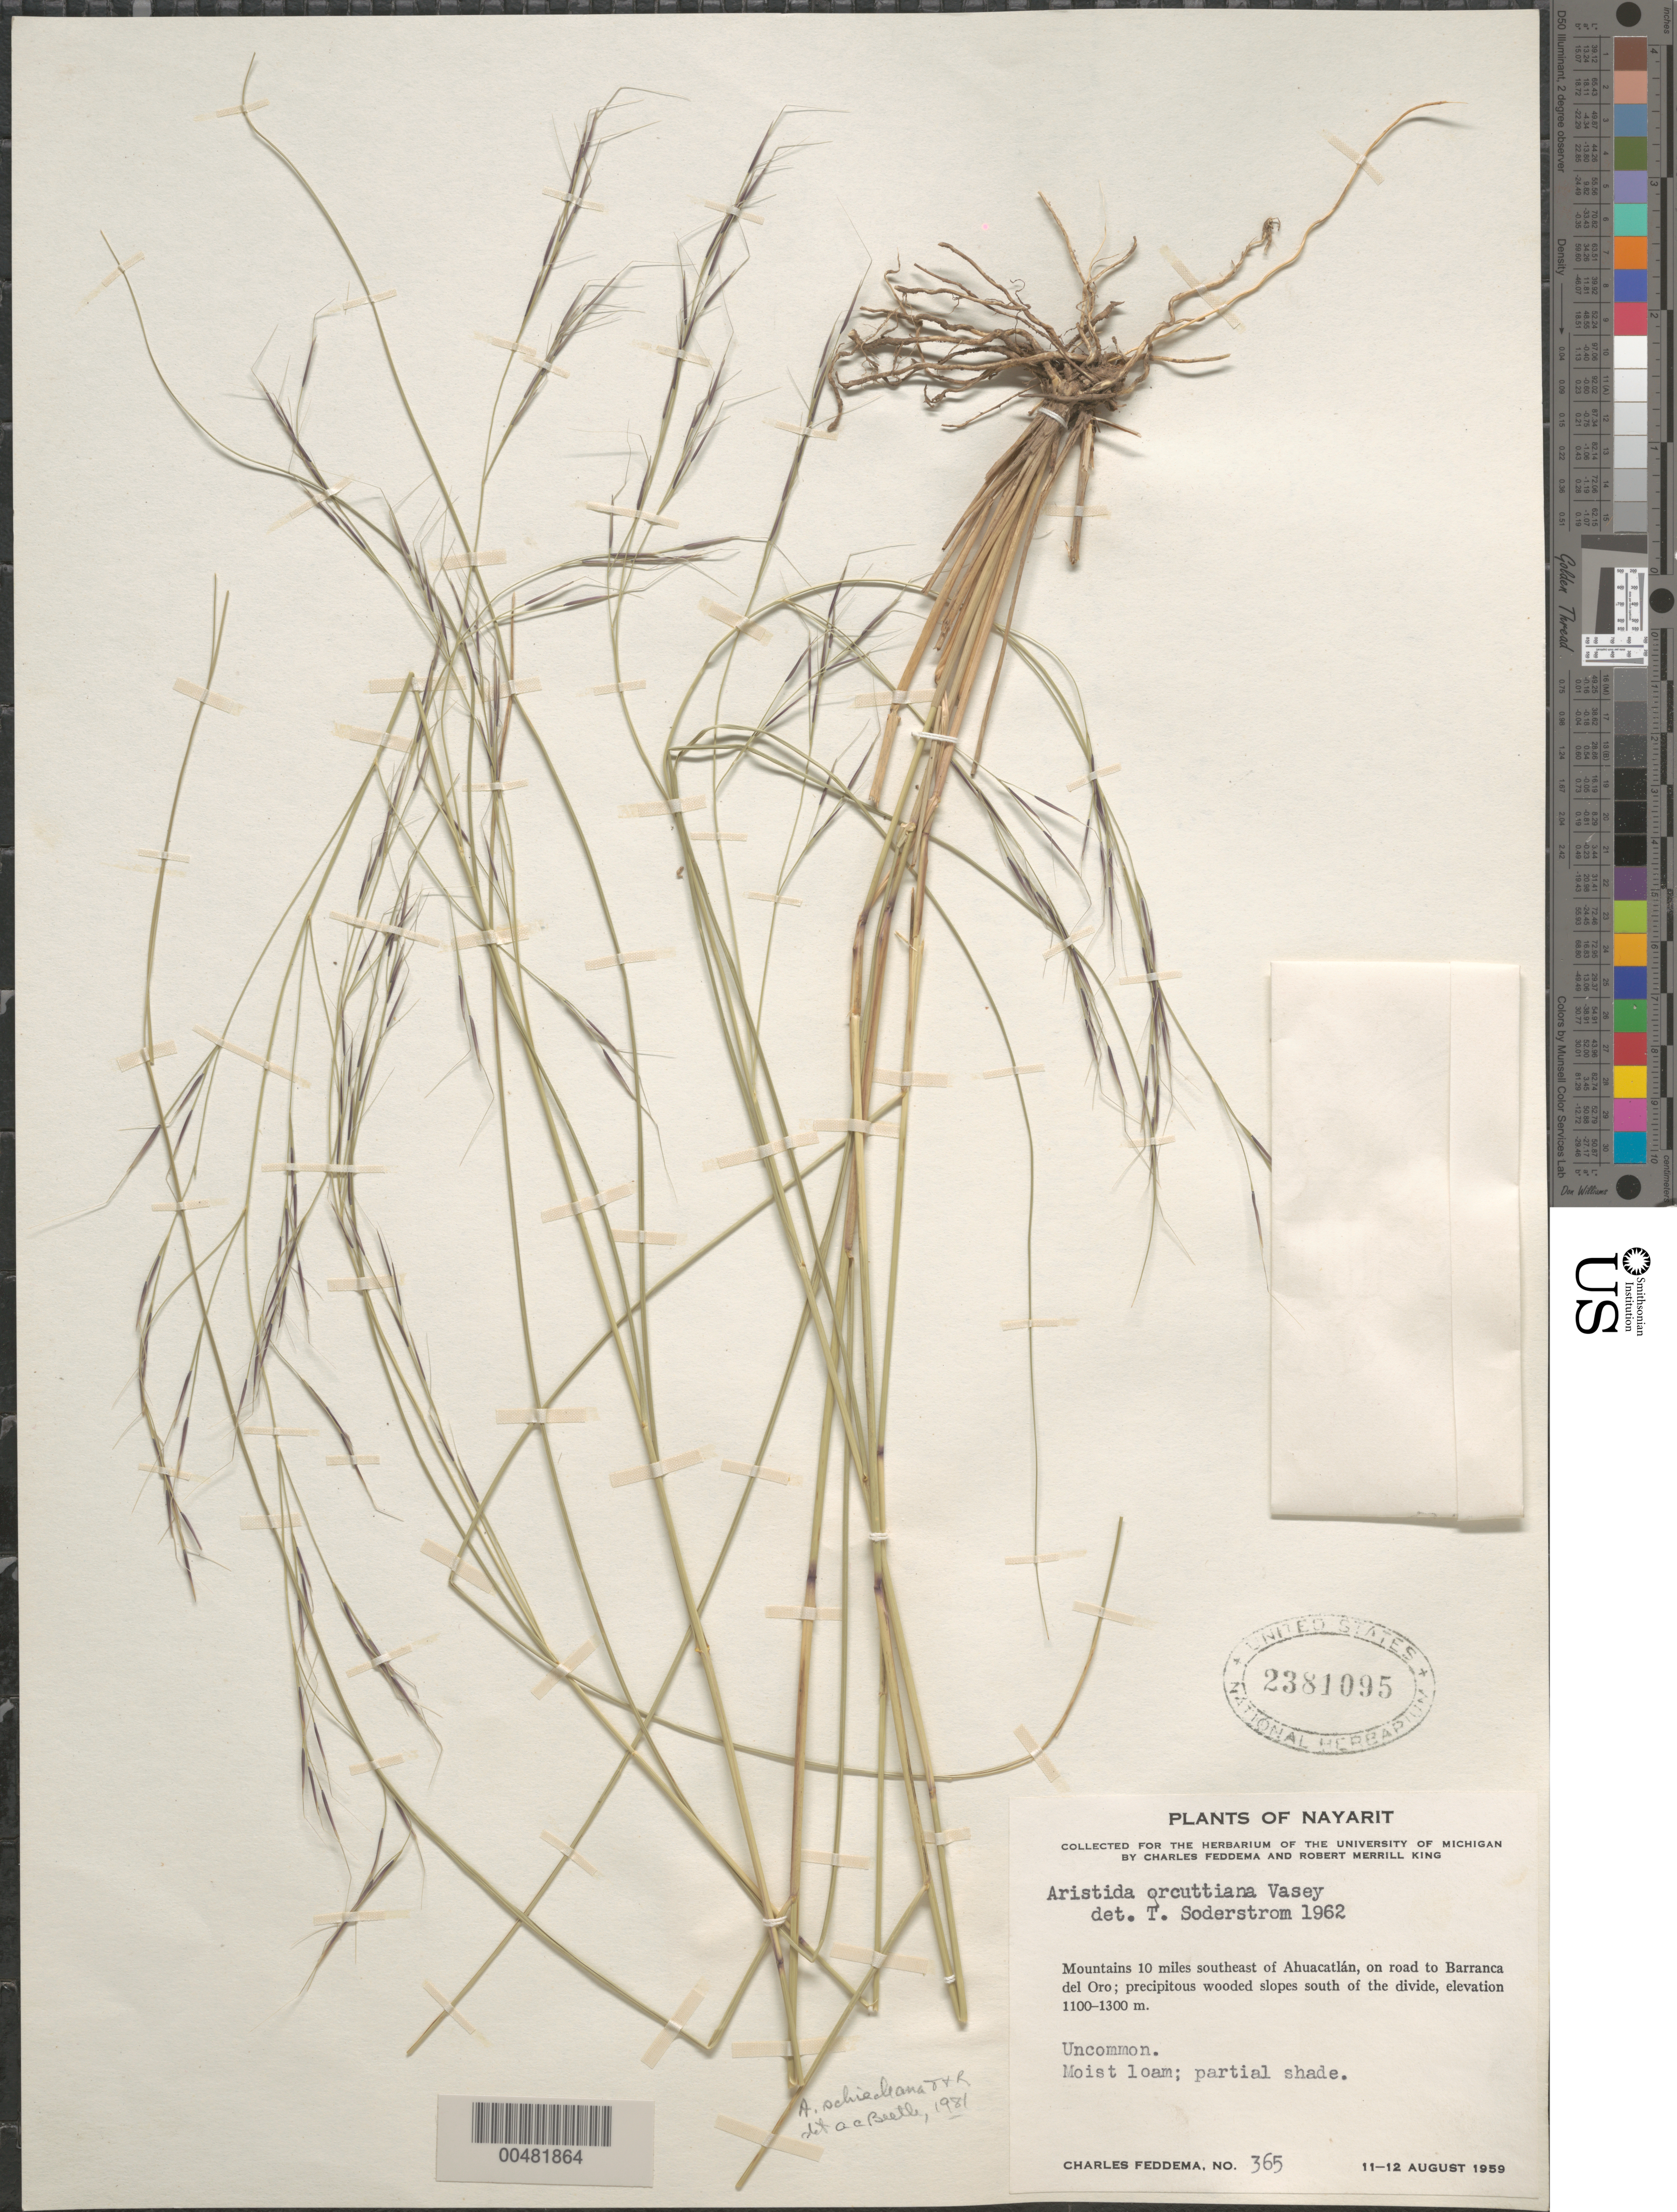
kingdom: Plantae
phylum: Tracheophyta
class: Liliopsida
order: Poales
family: Poaceae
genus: Aristida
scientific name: Aristida schiedeana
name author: Trin. & Rupr.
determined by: Beetle, Alan A.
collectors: C. Feddema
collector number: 365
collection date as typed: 11 Aug 1959 to 12 Aug 1959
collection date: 1959-08-11/1959-08-12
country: Mexico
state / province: Nayarit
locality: Mts 10 mi SE of Ahuacatlán, on rd to Barranca del Oro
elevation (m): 1100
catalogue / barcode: US 2381095